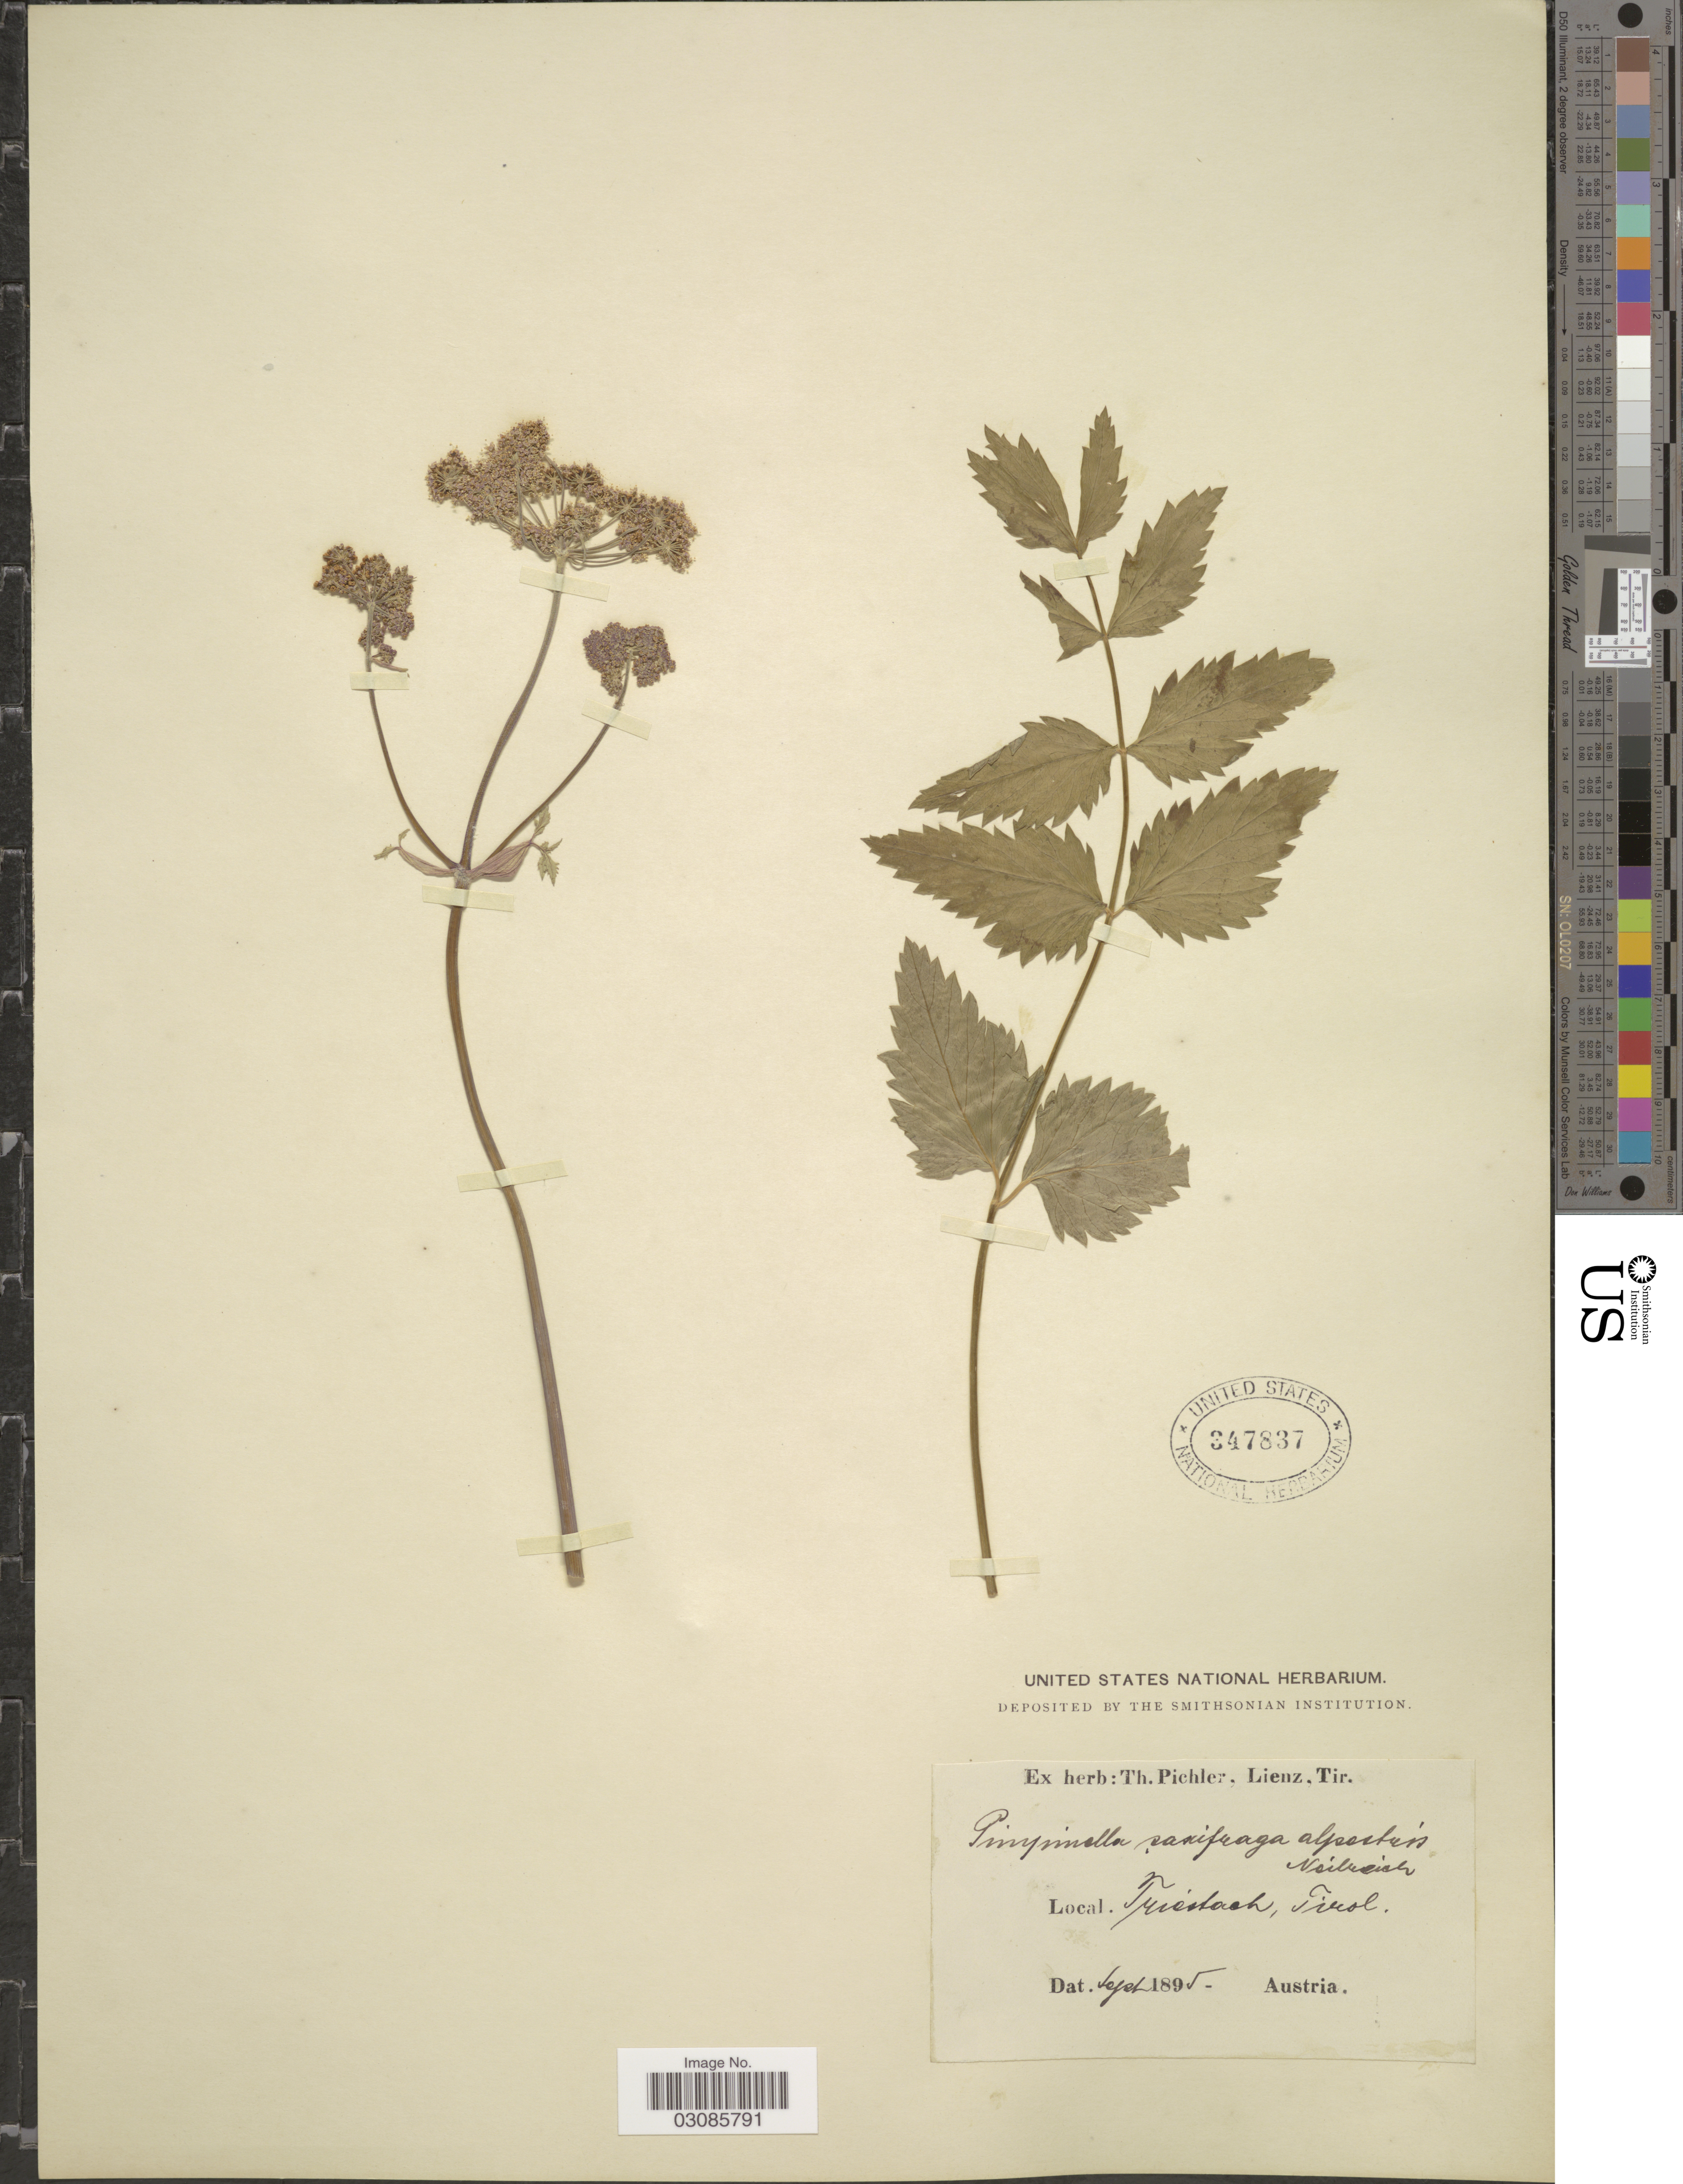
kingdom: Plantae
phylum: Tracheophyta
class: Magnoliopsida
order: Apiales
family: Apiaceae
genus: Pimpinella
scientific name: Pimpinella saxifraga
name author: L.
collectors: ex herb. T. Pichler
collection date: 1895-09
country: Austria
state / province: Tirol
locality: Triestach [Tristach], Tirol.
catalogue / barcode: US 347837